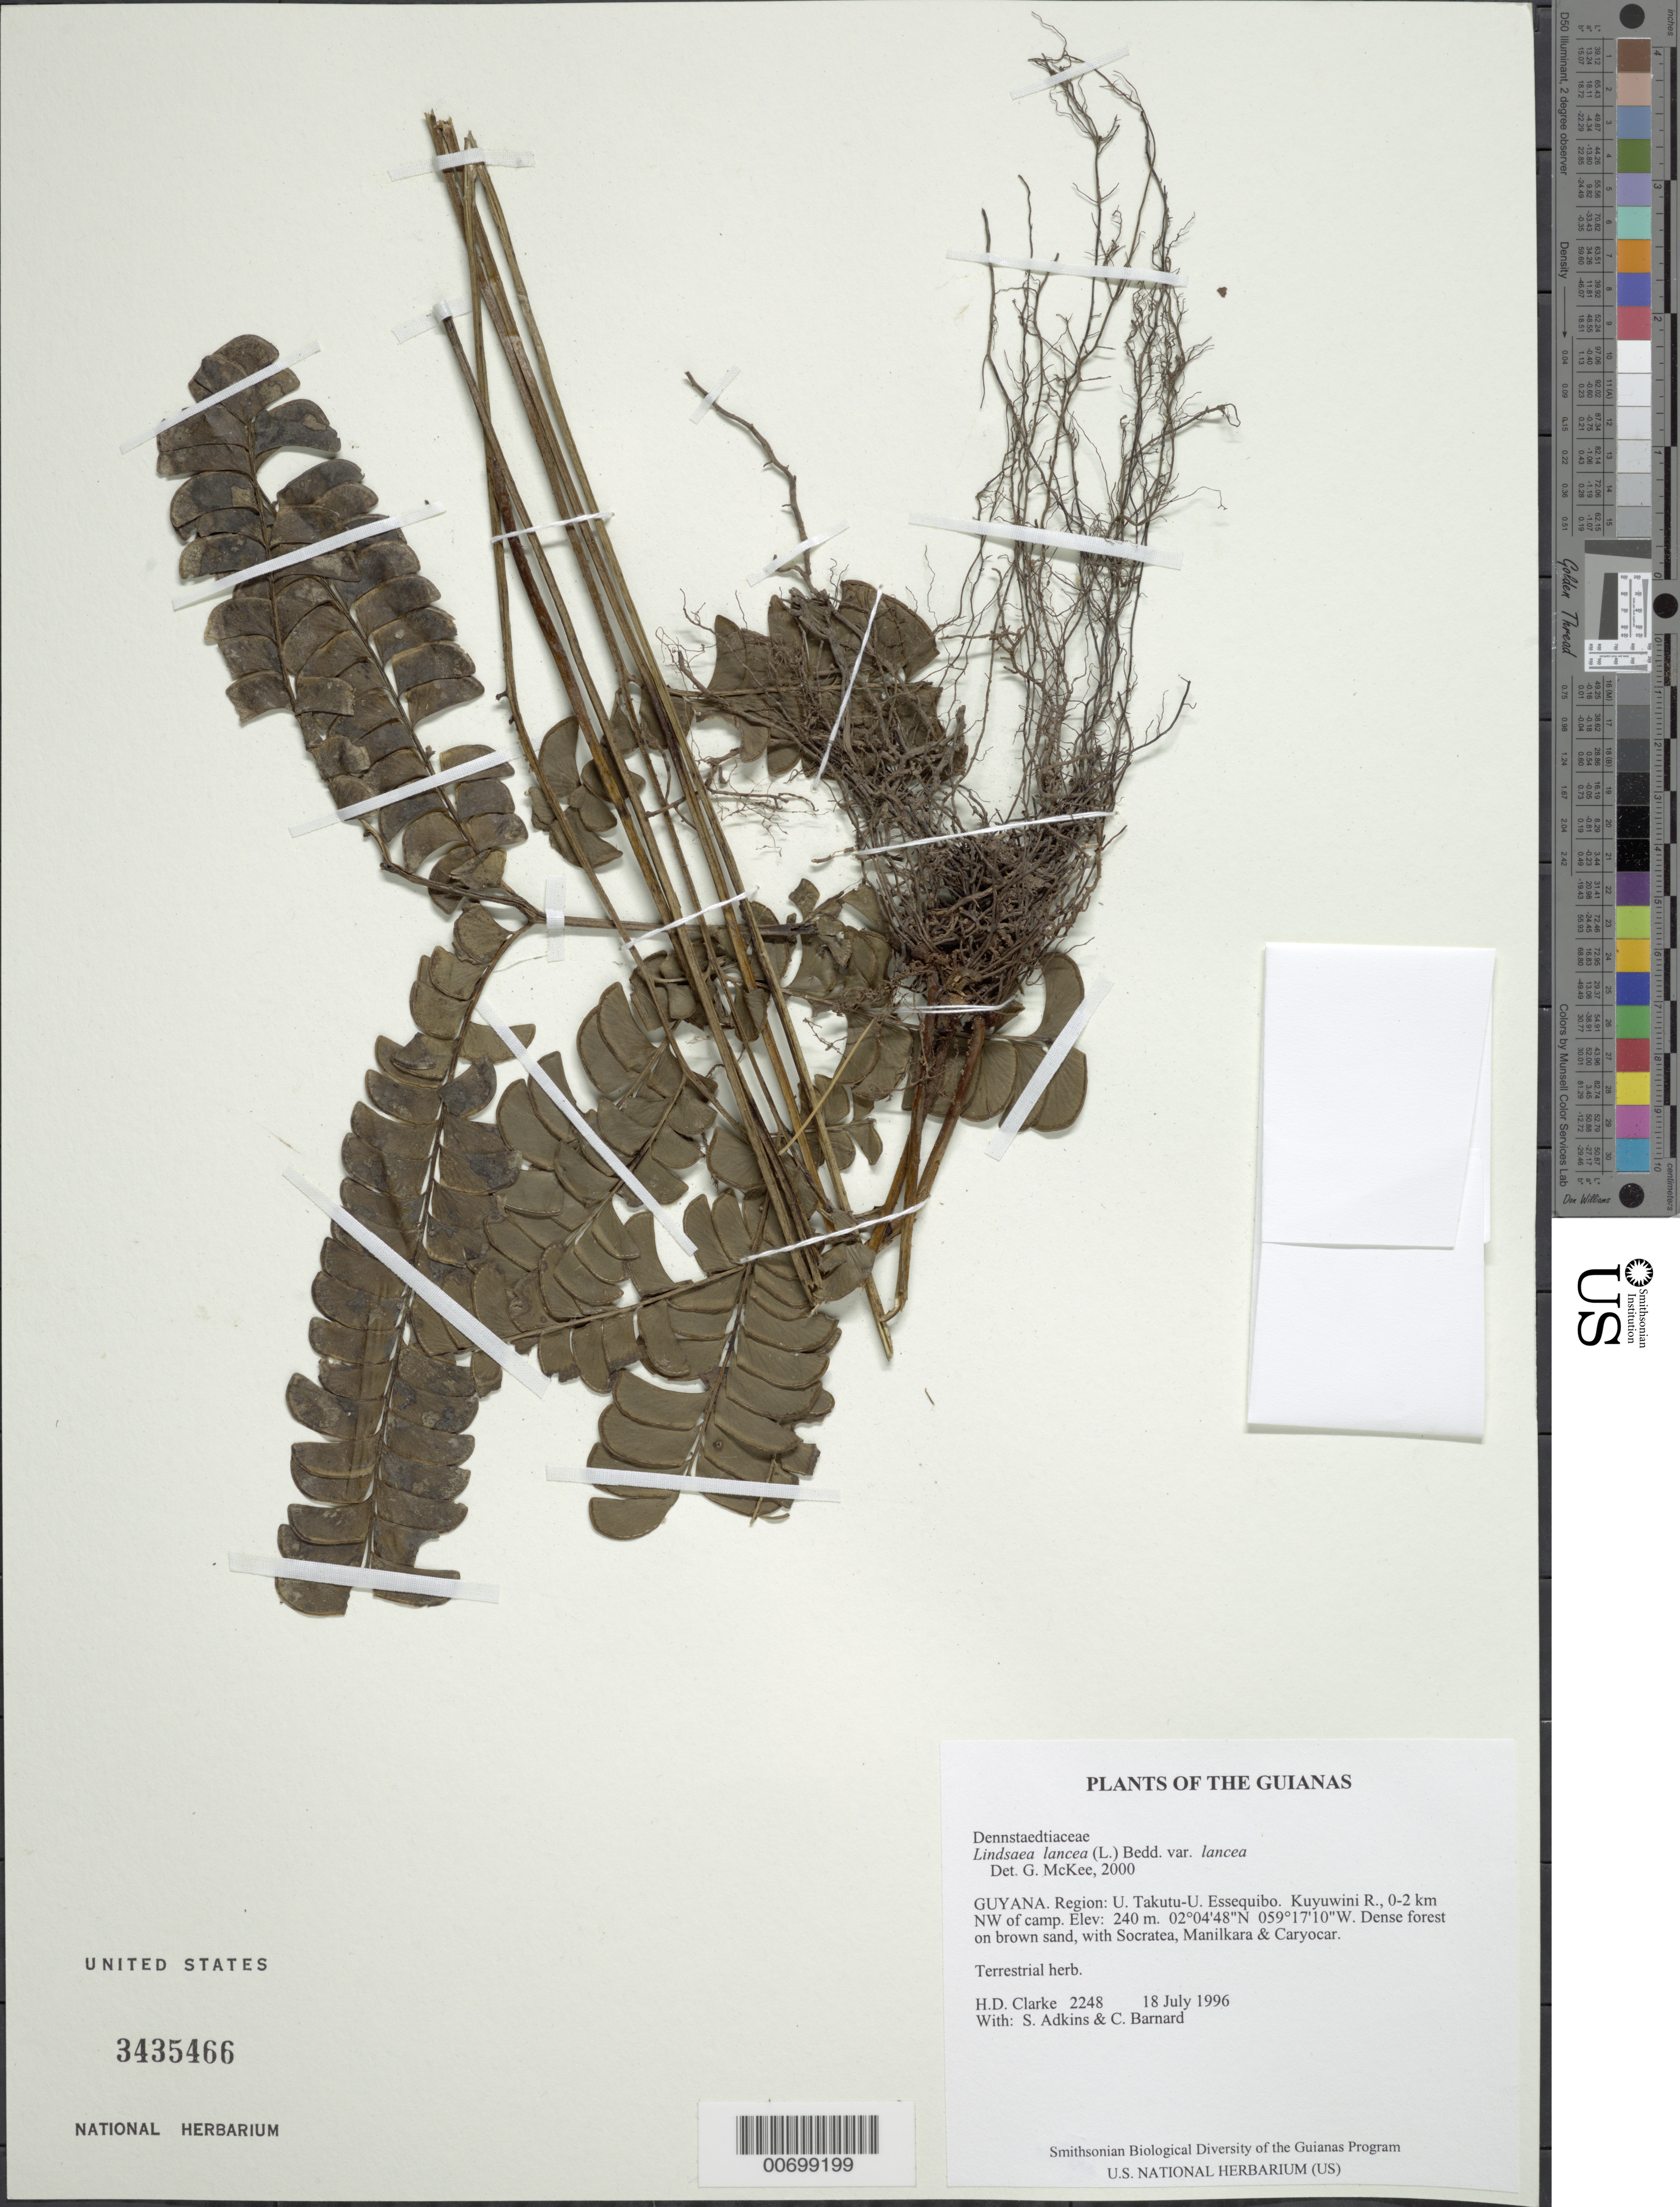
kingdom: Plantae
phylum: Tracheophyta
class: Polypodiopsida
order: Polypodiales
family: Lindsaeaceae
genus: Lindsaea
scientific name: Lindsaea lancea var. lancea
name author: (L.) Bedd.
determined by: McKee, G. S., (US), NMNH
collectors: H. D. Clarke, S. Adkins & C. Bernard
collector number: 2248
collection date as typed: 18 July 1996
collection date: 1996-07-18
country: Guyana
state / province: U. Takutu-U. Essequibo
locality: Kuyuwini R., 0-2 km NW of camp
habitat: Dense forest on brown sand, with Socratea, Manilkara & Caryocar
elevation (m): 240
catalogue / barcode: US 3435466